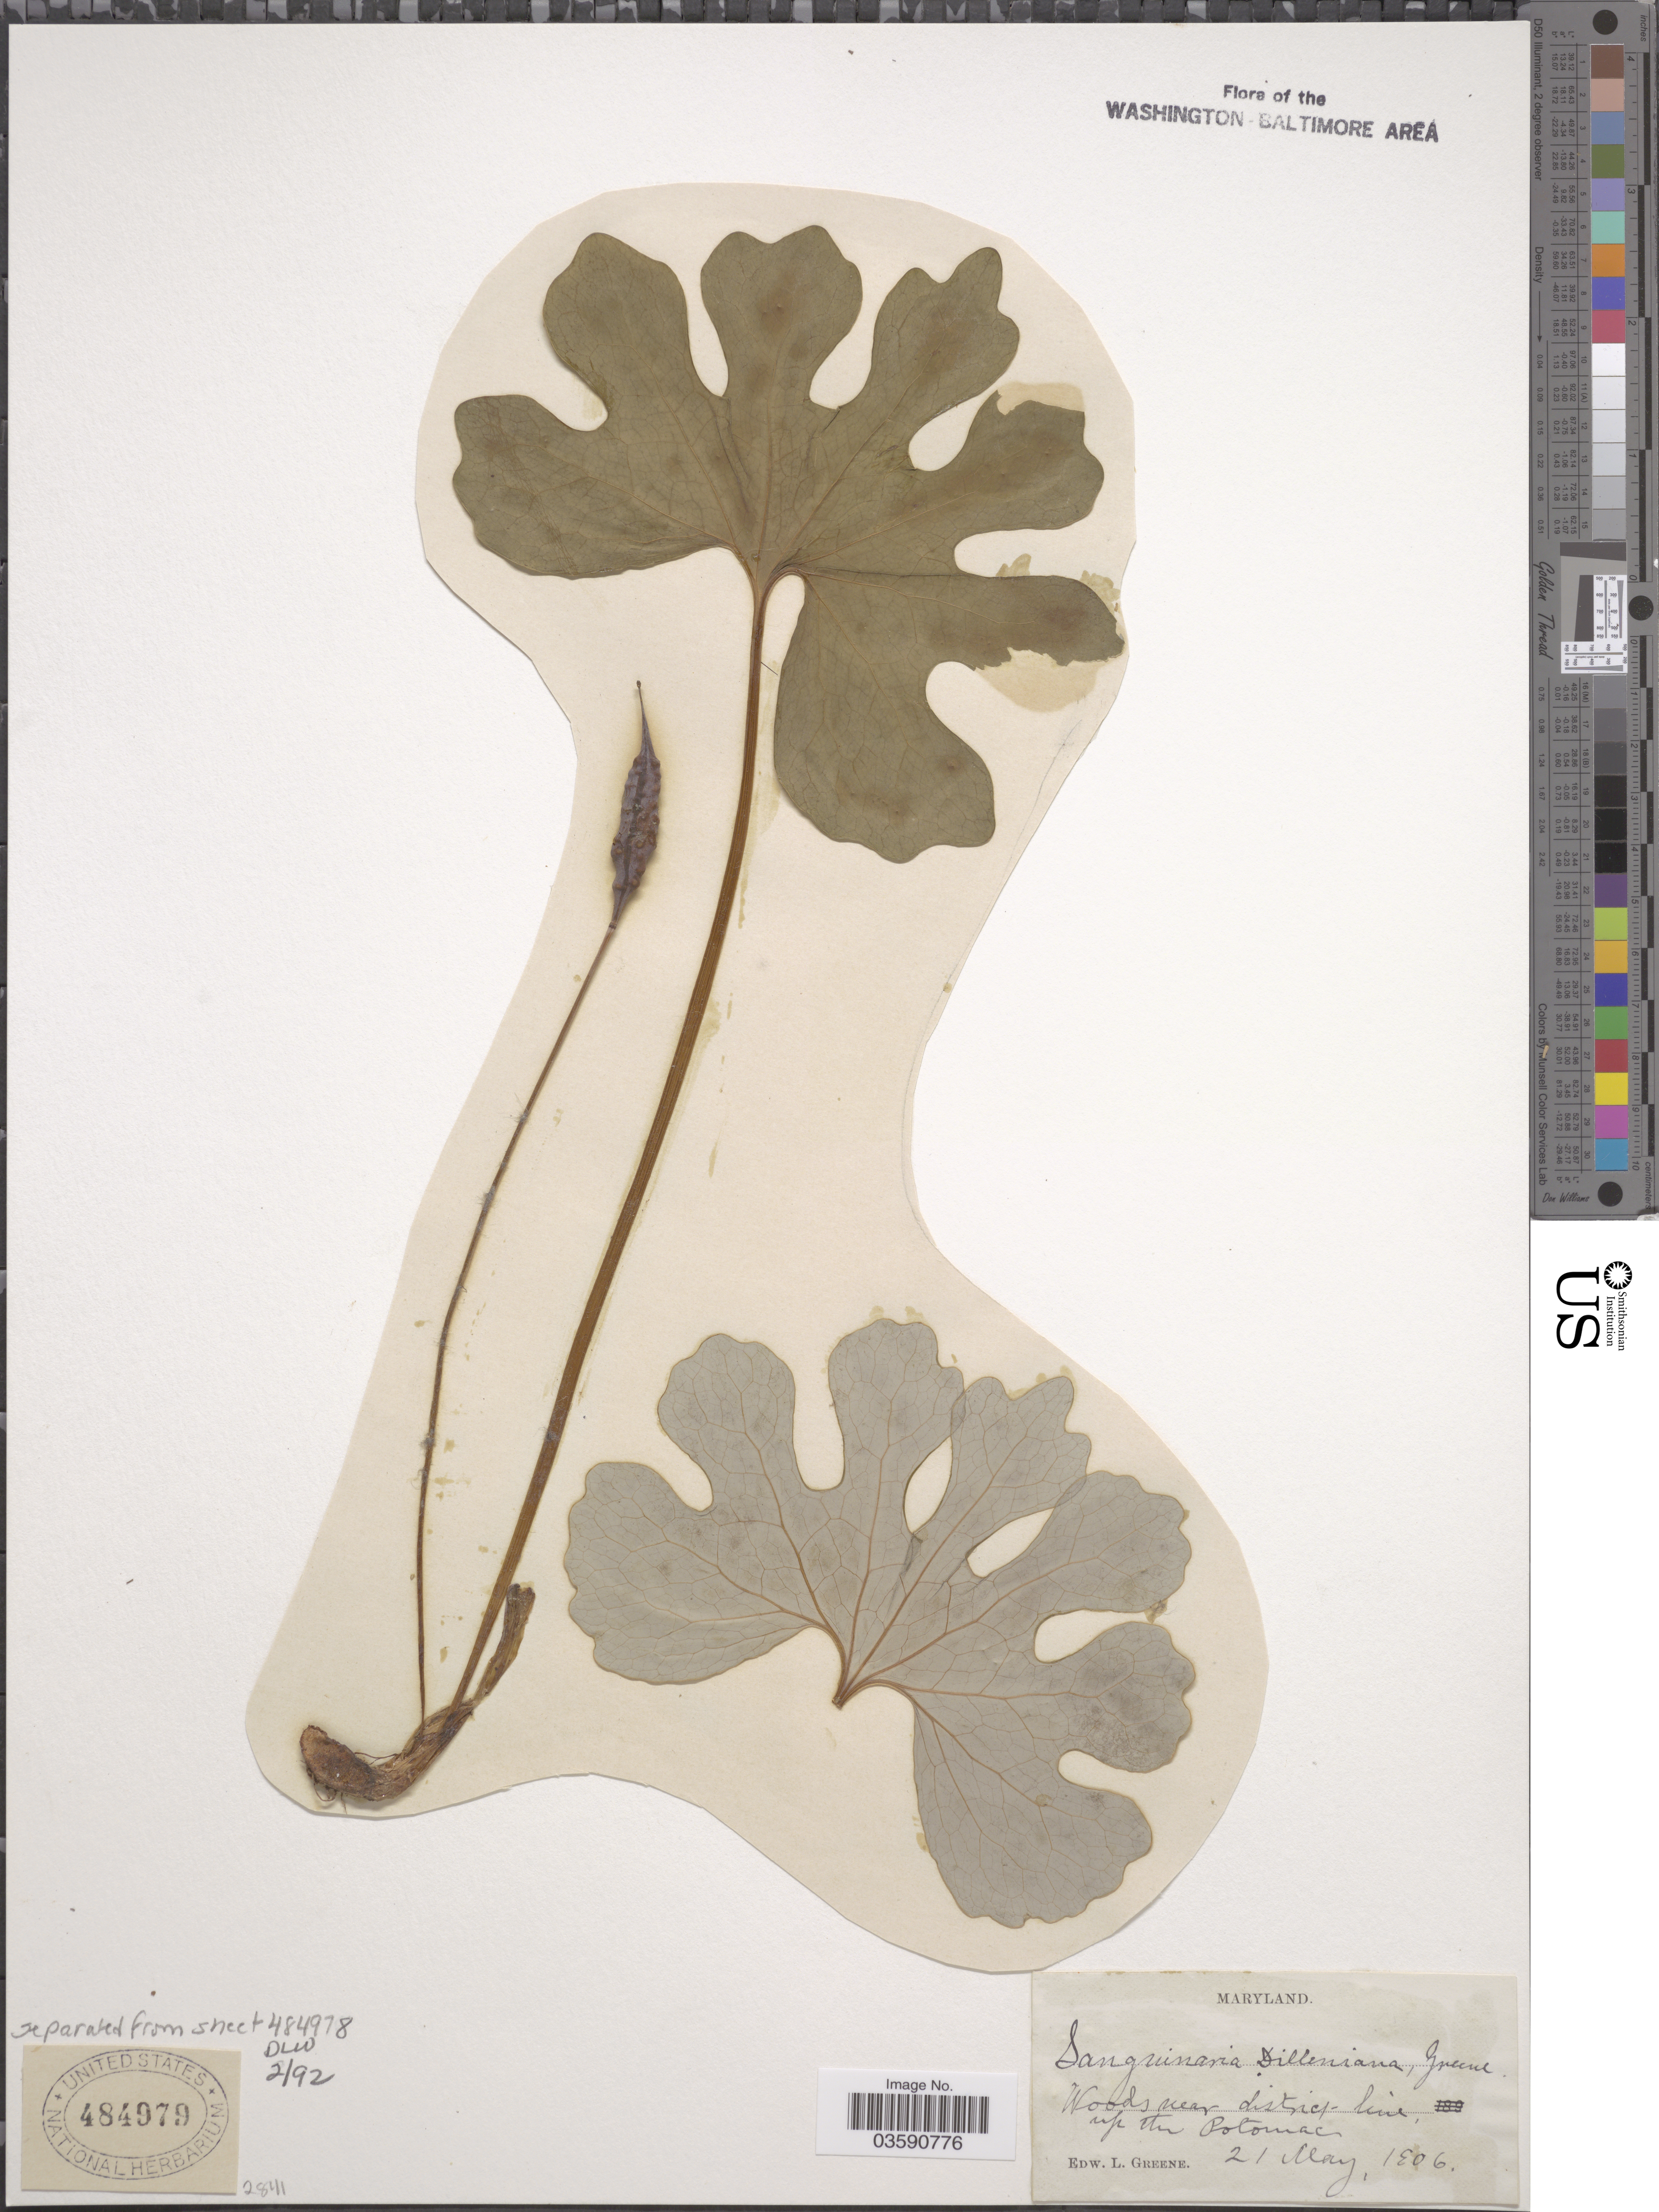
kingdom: Plantae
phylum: Tracheophyta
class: Magnoliopsida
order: Ranunculales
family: Papaveraceae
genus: Sanguinaria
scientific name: Sanguinaria canadensis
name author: L.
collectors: E. L. Greene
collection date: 1806-05-21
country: United States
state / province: Maryland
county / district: Montgomery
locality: Woods near district line up the Potomac.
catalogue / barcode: US 484979